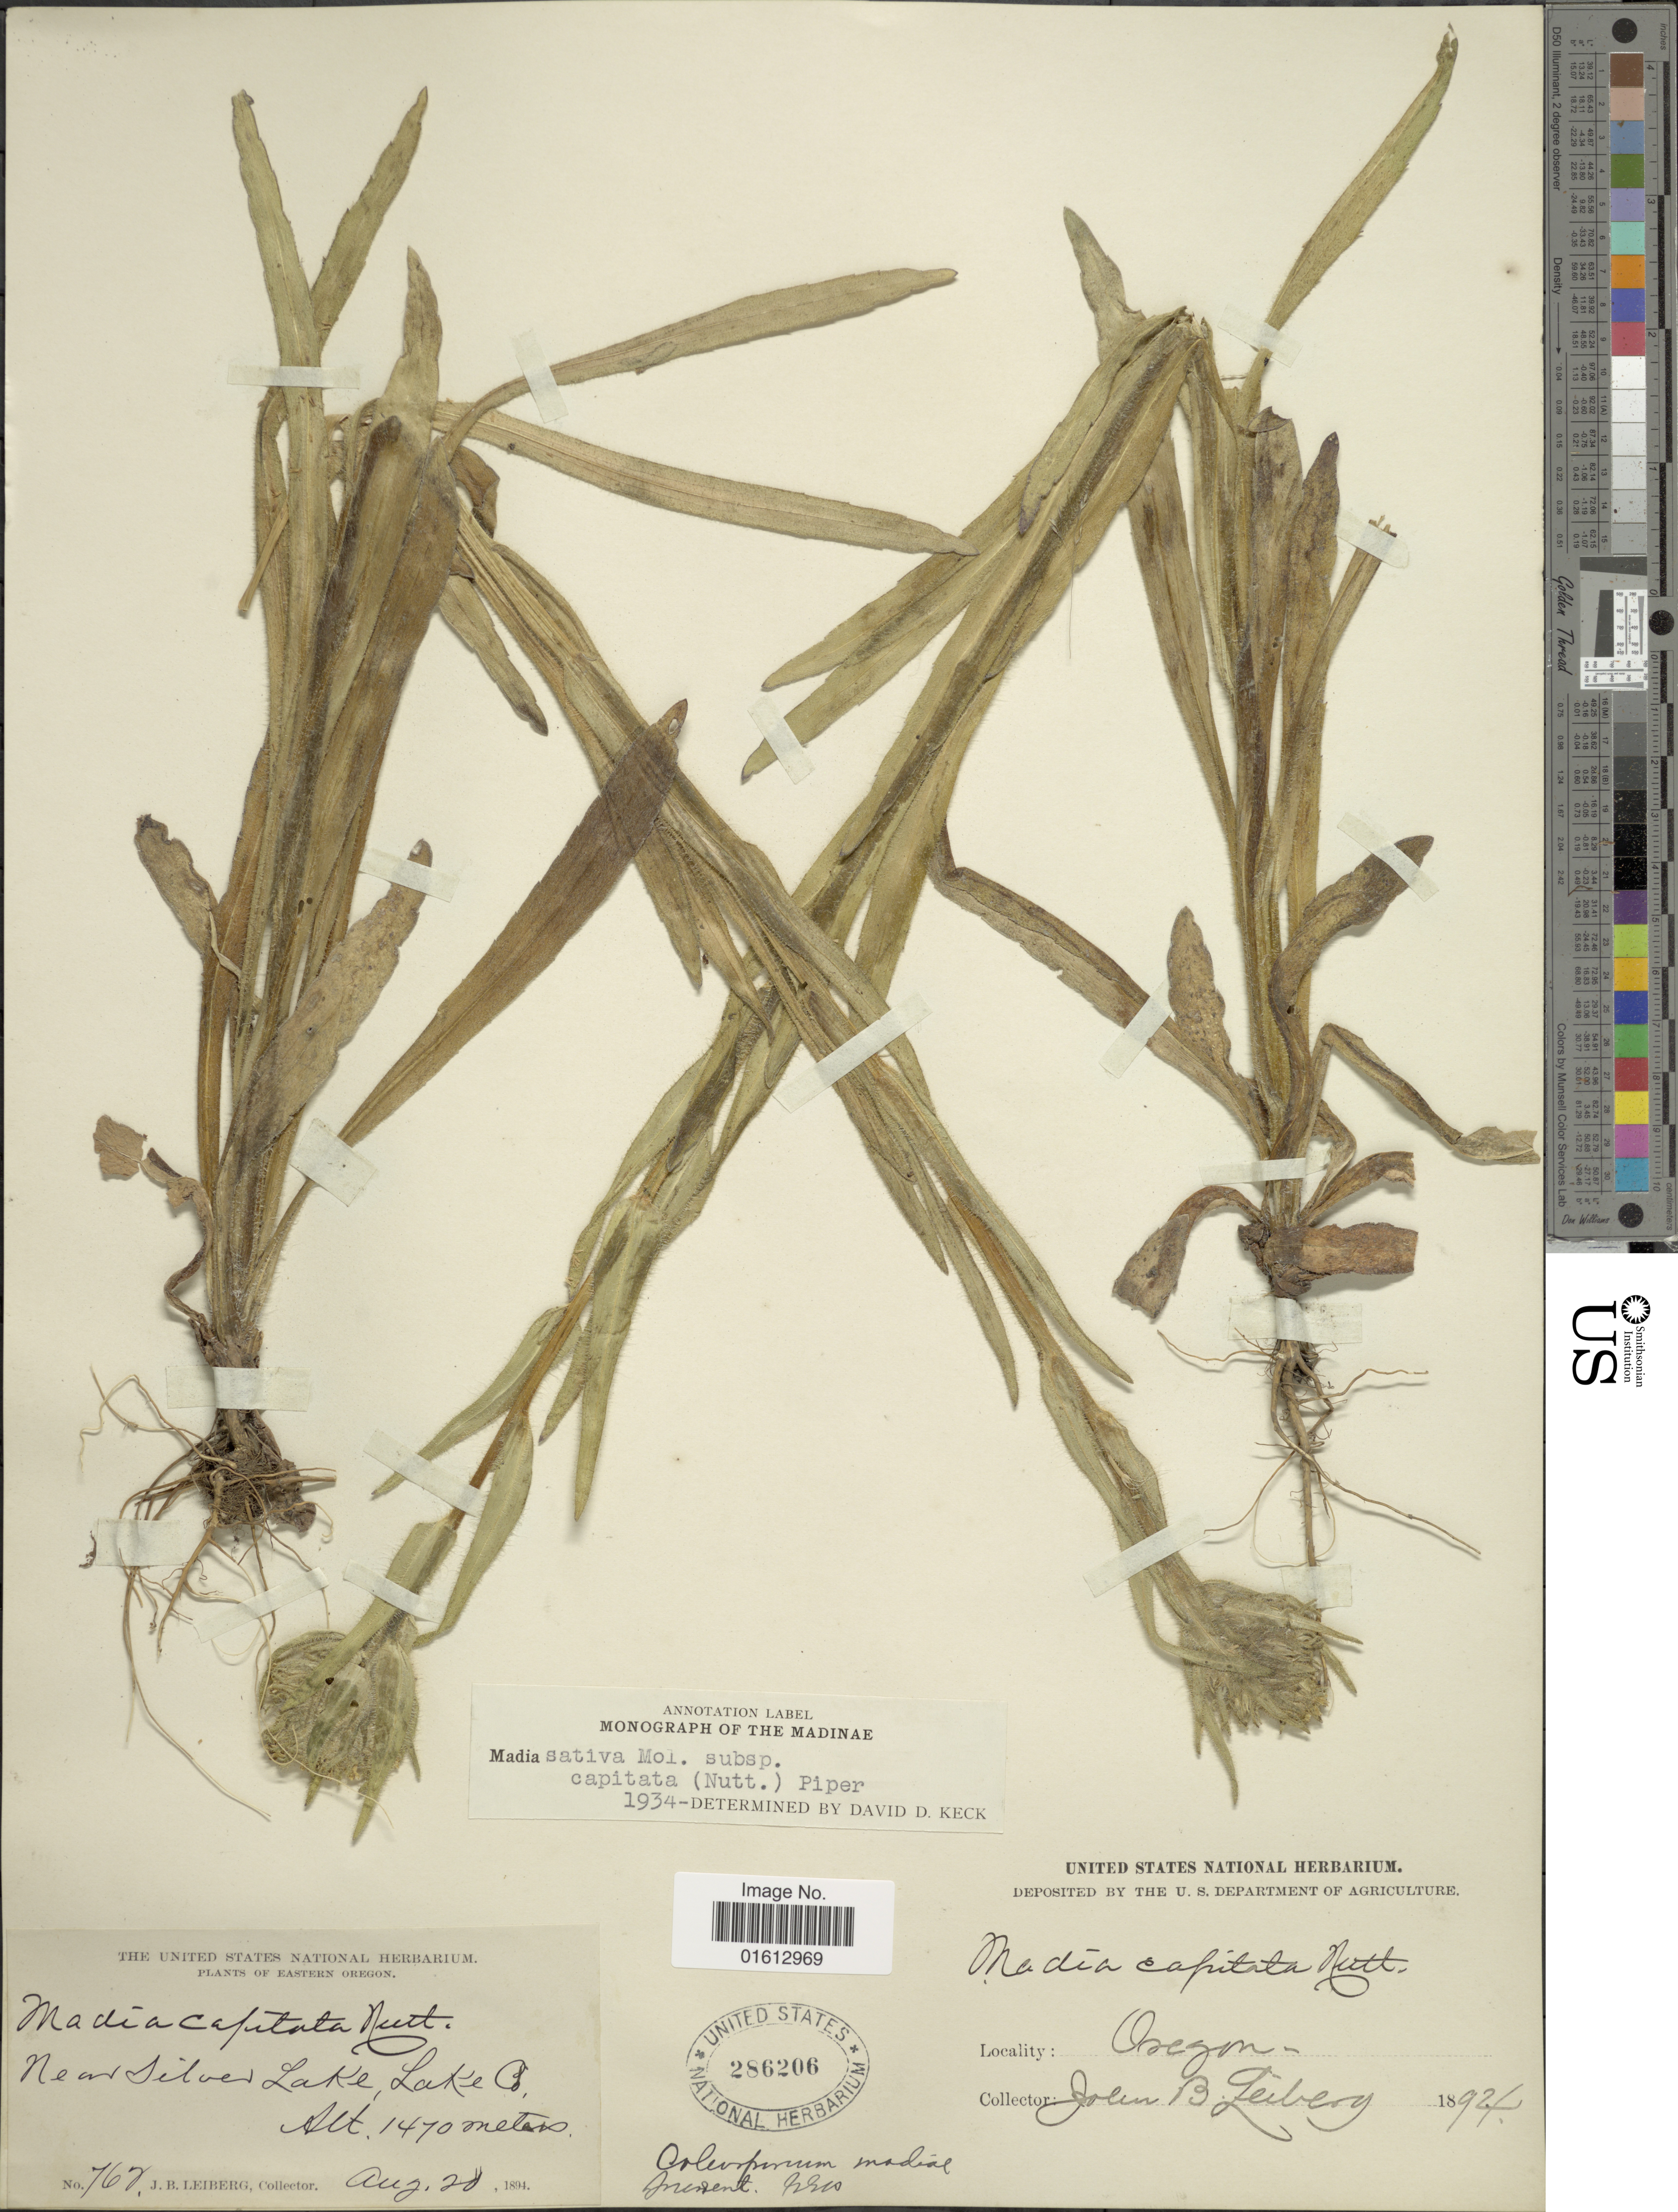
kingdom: Plantae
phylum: Tracheophyta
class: Magnoliopsida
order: Asterales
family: Asteraceae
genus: Madia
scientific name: Madia sativa subsp. capitata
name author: (Nutt.) Piper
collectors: J. B. Leiberg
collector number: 768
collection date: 1894-08-28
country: United States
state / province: Oregon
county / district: Lake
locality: Oregon, near silver Lake, Lake Co.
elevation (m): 1470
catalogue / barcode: US 286206